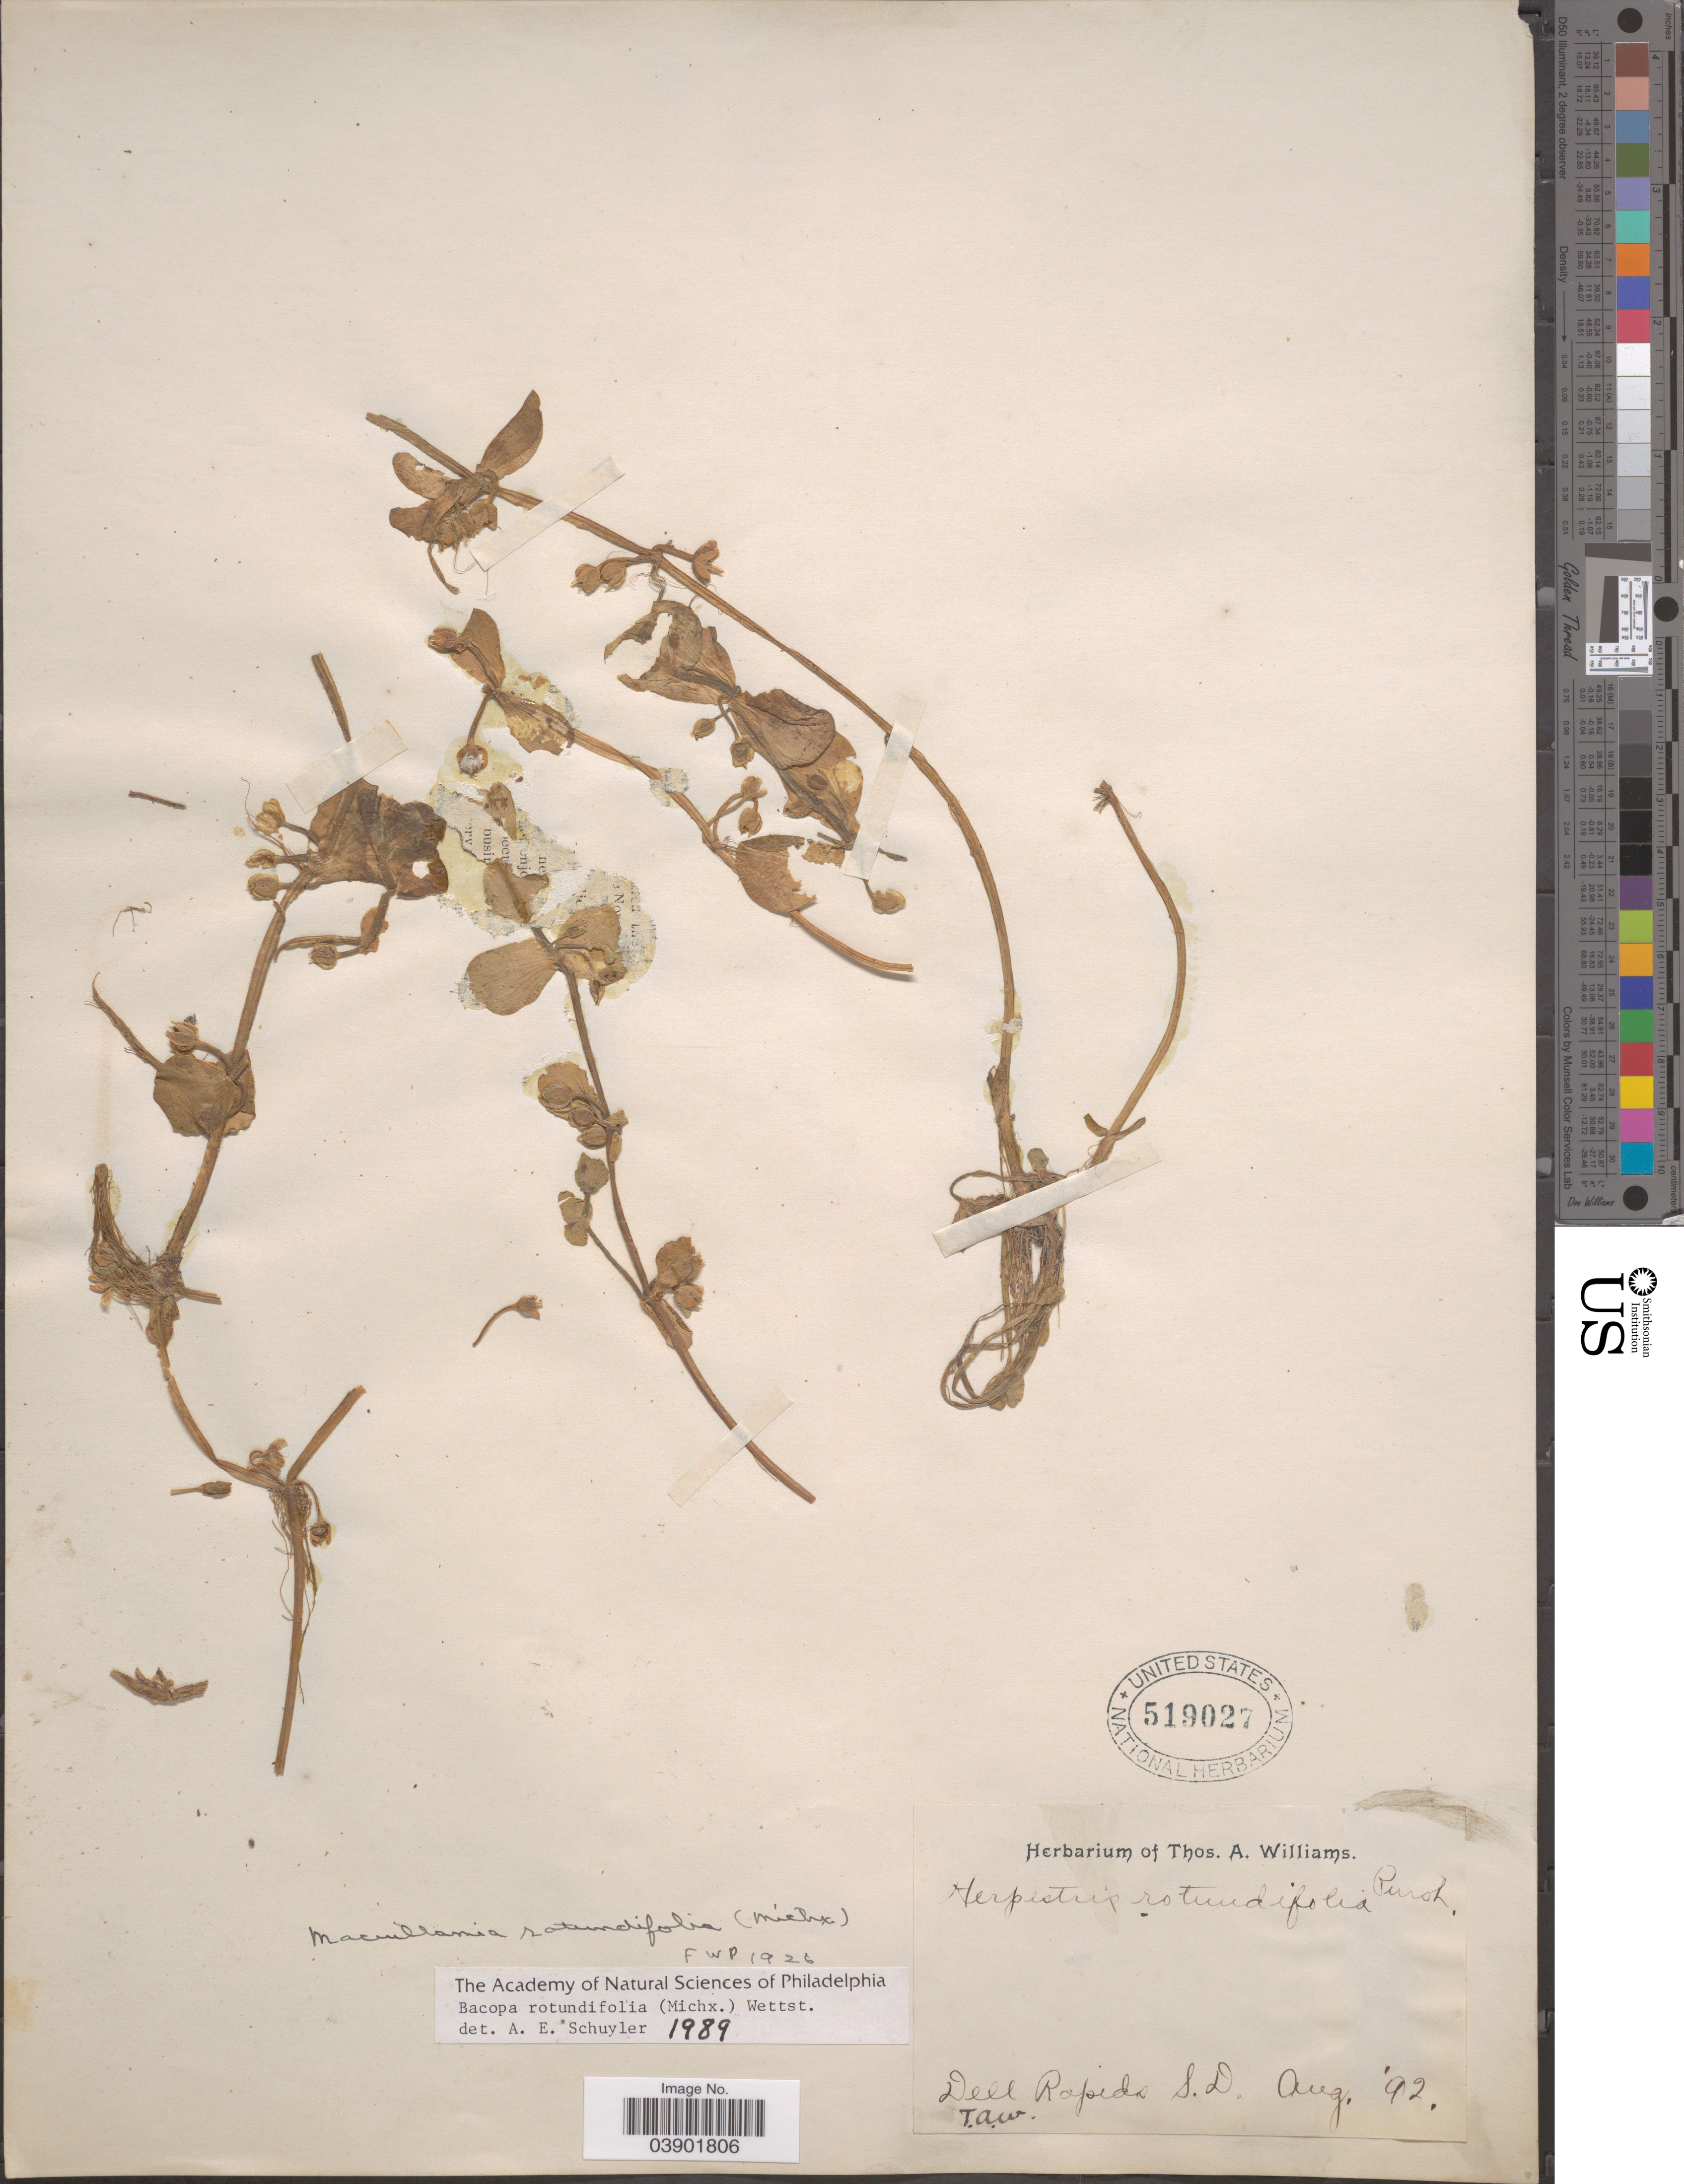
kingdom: Plantae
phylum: Tracheophyta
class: Magnoliopsida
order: Lamiales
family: Plantaginaceae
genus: Bacopa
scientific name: Bacopa rotundifolia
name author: (Michx.) Wettst.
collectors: T. A. Williams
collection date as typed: Transcribed d/m/y: /8/92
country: United States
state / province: South Dakota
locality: Dell Rapids.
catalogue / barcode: US 519027